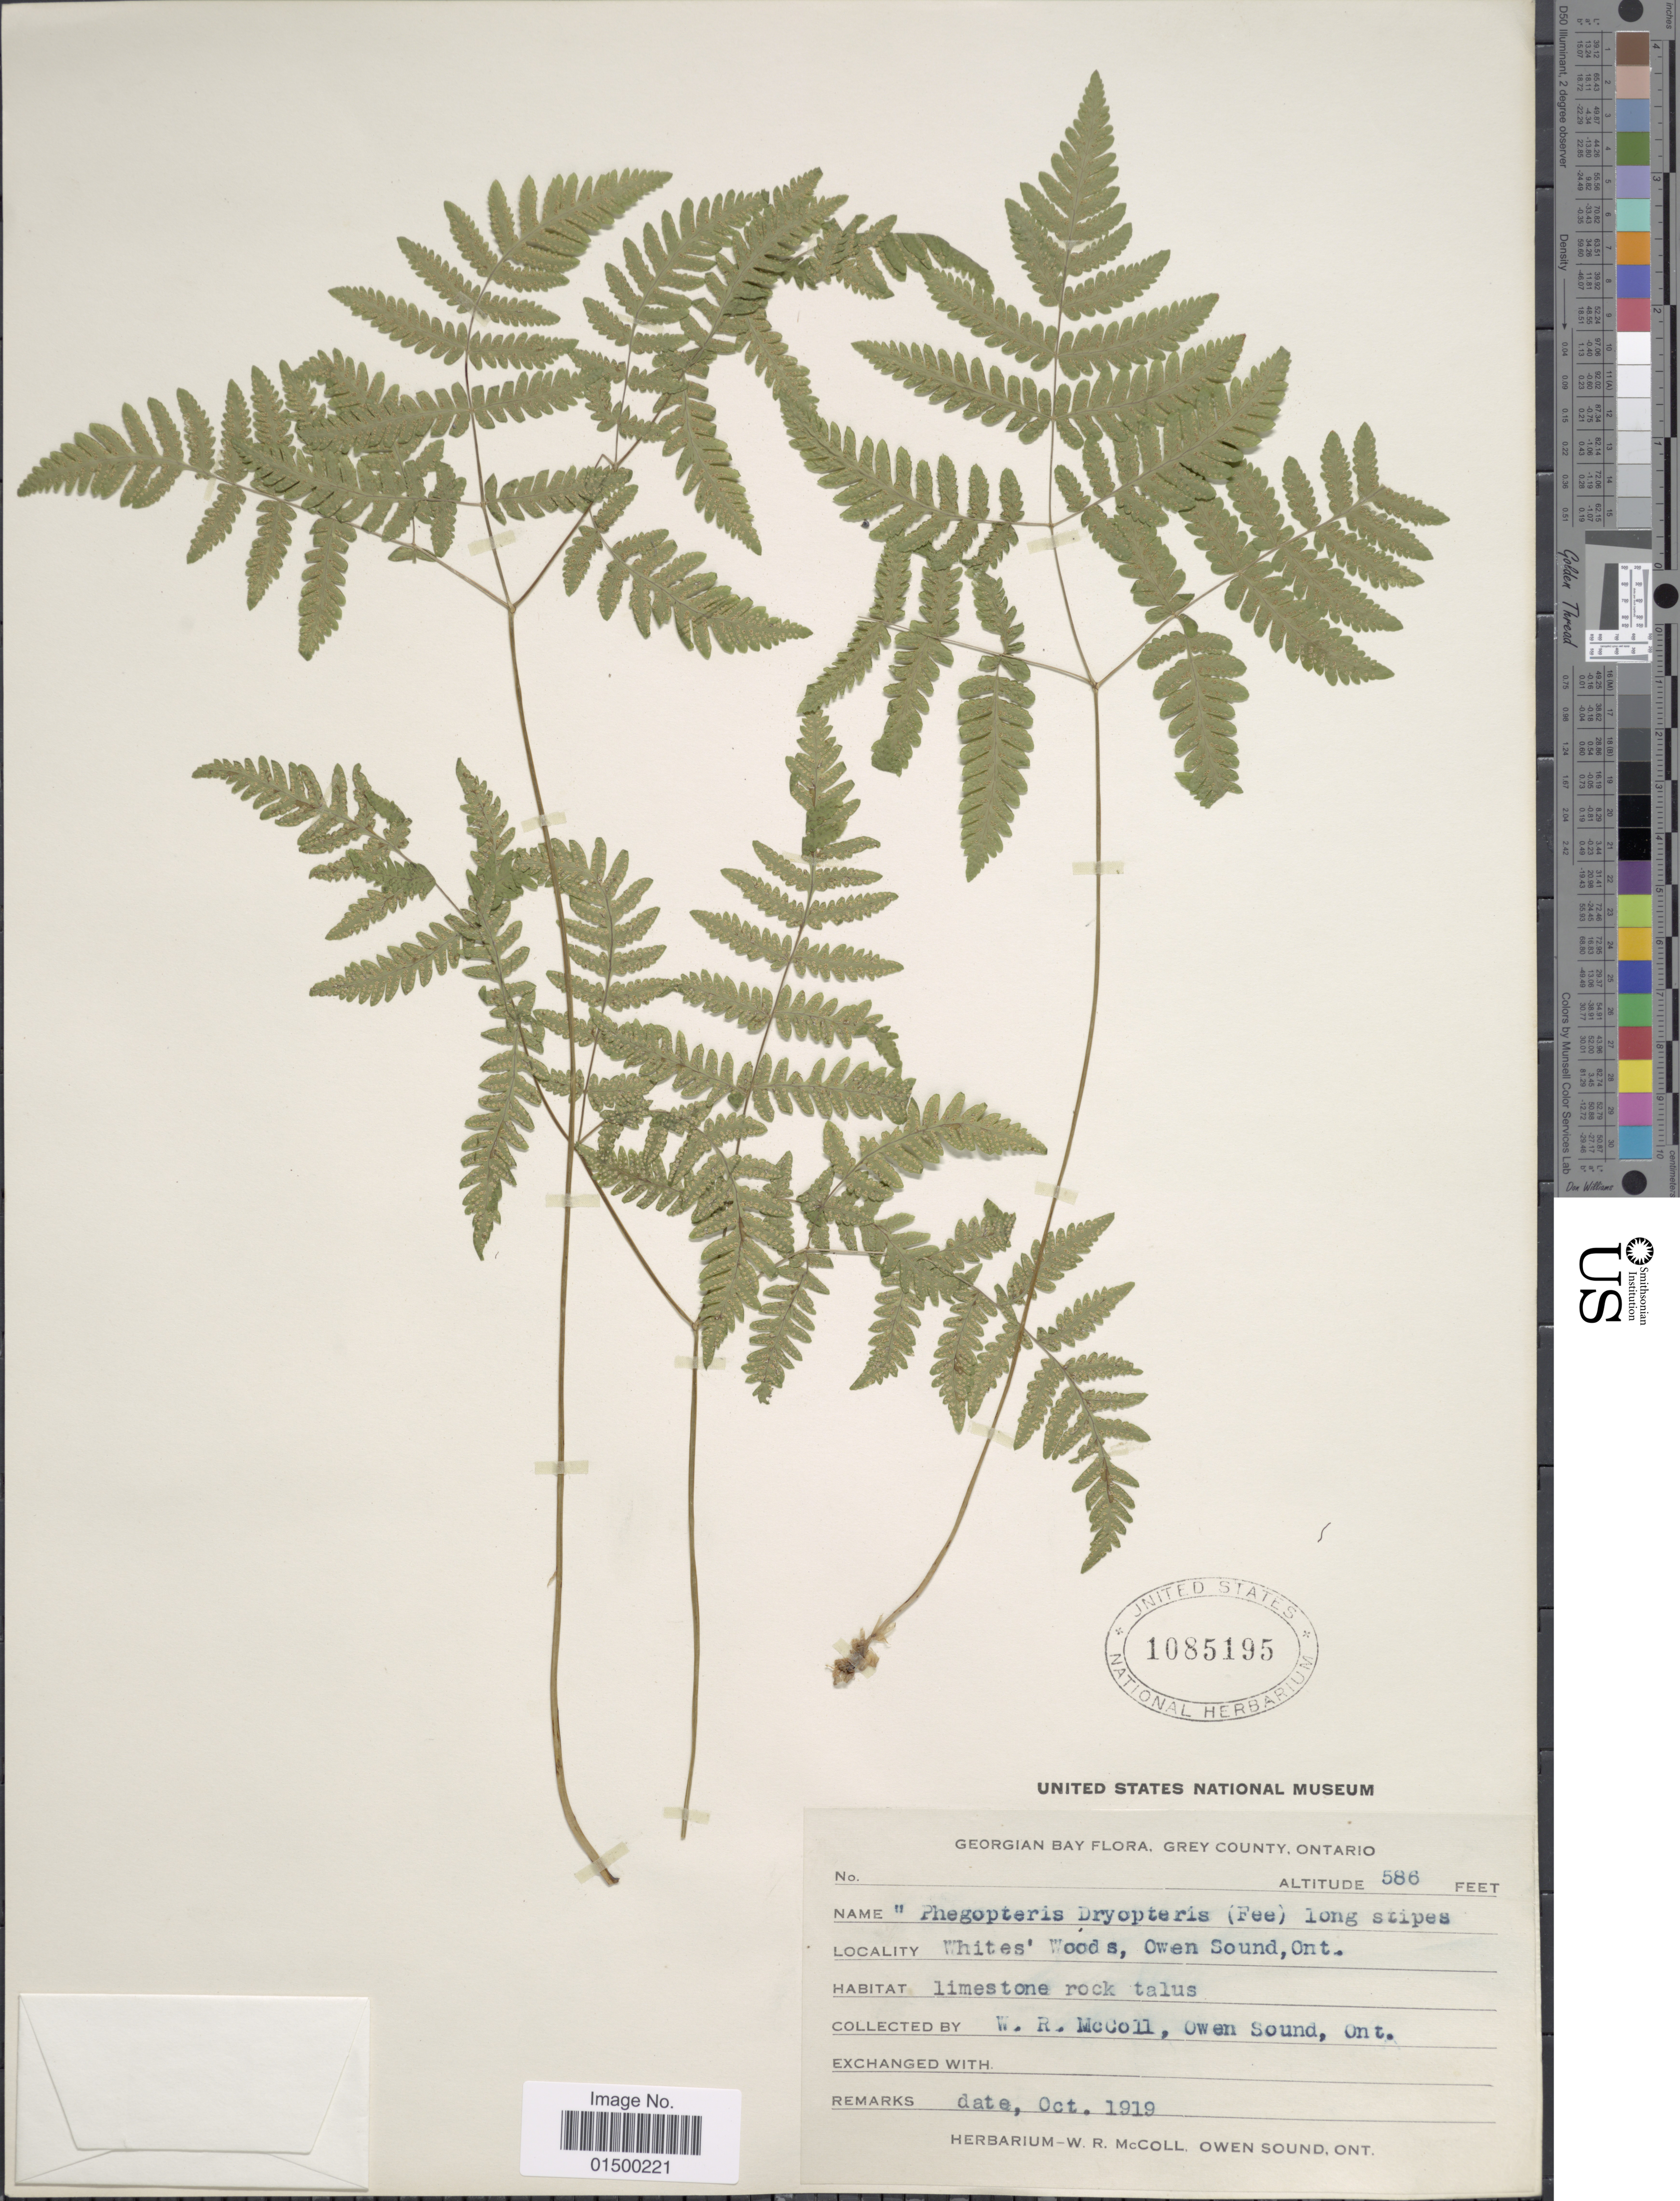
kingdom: Plantae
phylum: Tracheophyta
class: Polypodiopsida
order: Polypodiales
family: Cystopteridaceae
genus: Gymnocarpium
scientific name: Gymnocarpium disjunctum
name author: (Rupr.) Ching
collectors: W. McColl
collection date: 1919-10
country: Canada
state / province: Ontario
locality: Georgian Bay. Grey County, Ontario. Whites' Woods, Owen Sound, Ont.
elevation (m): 179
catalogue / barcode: US 1085195